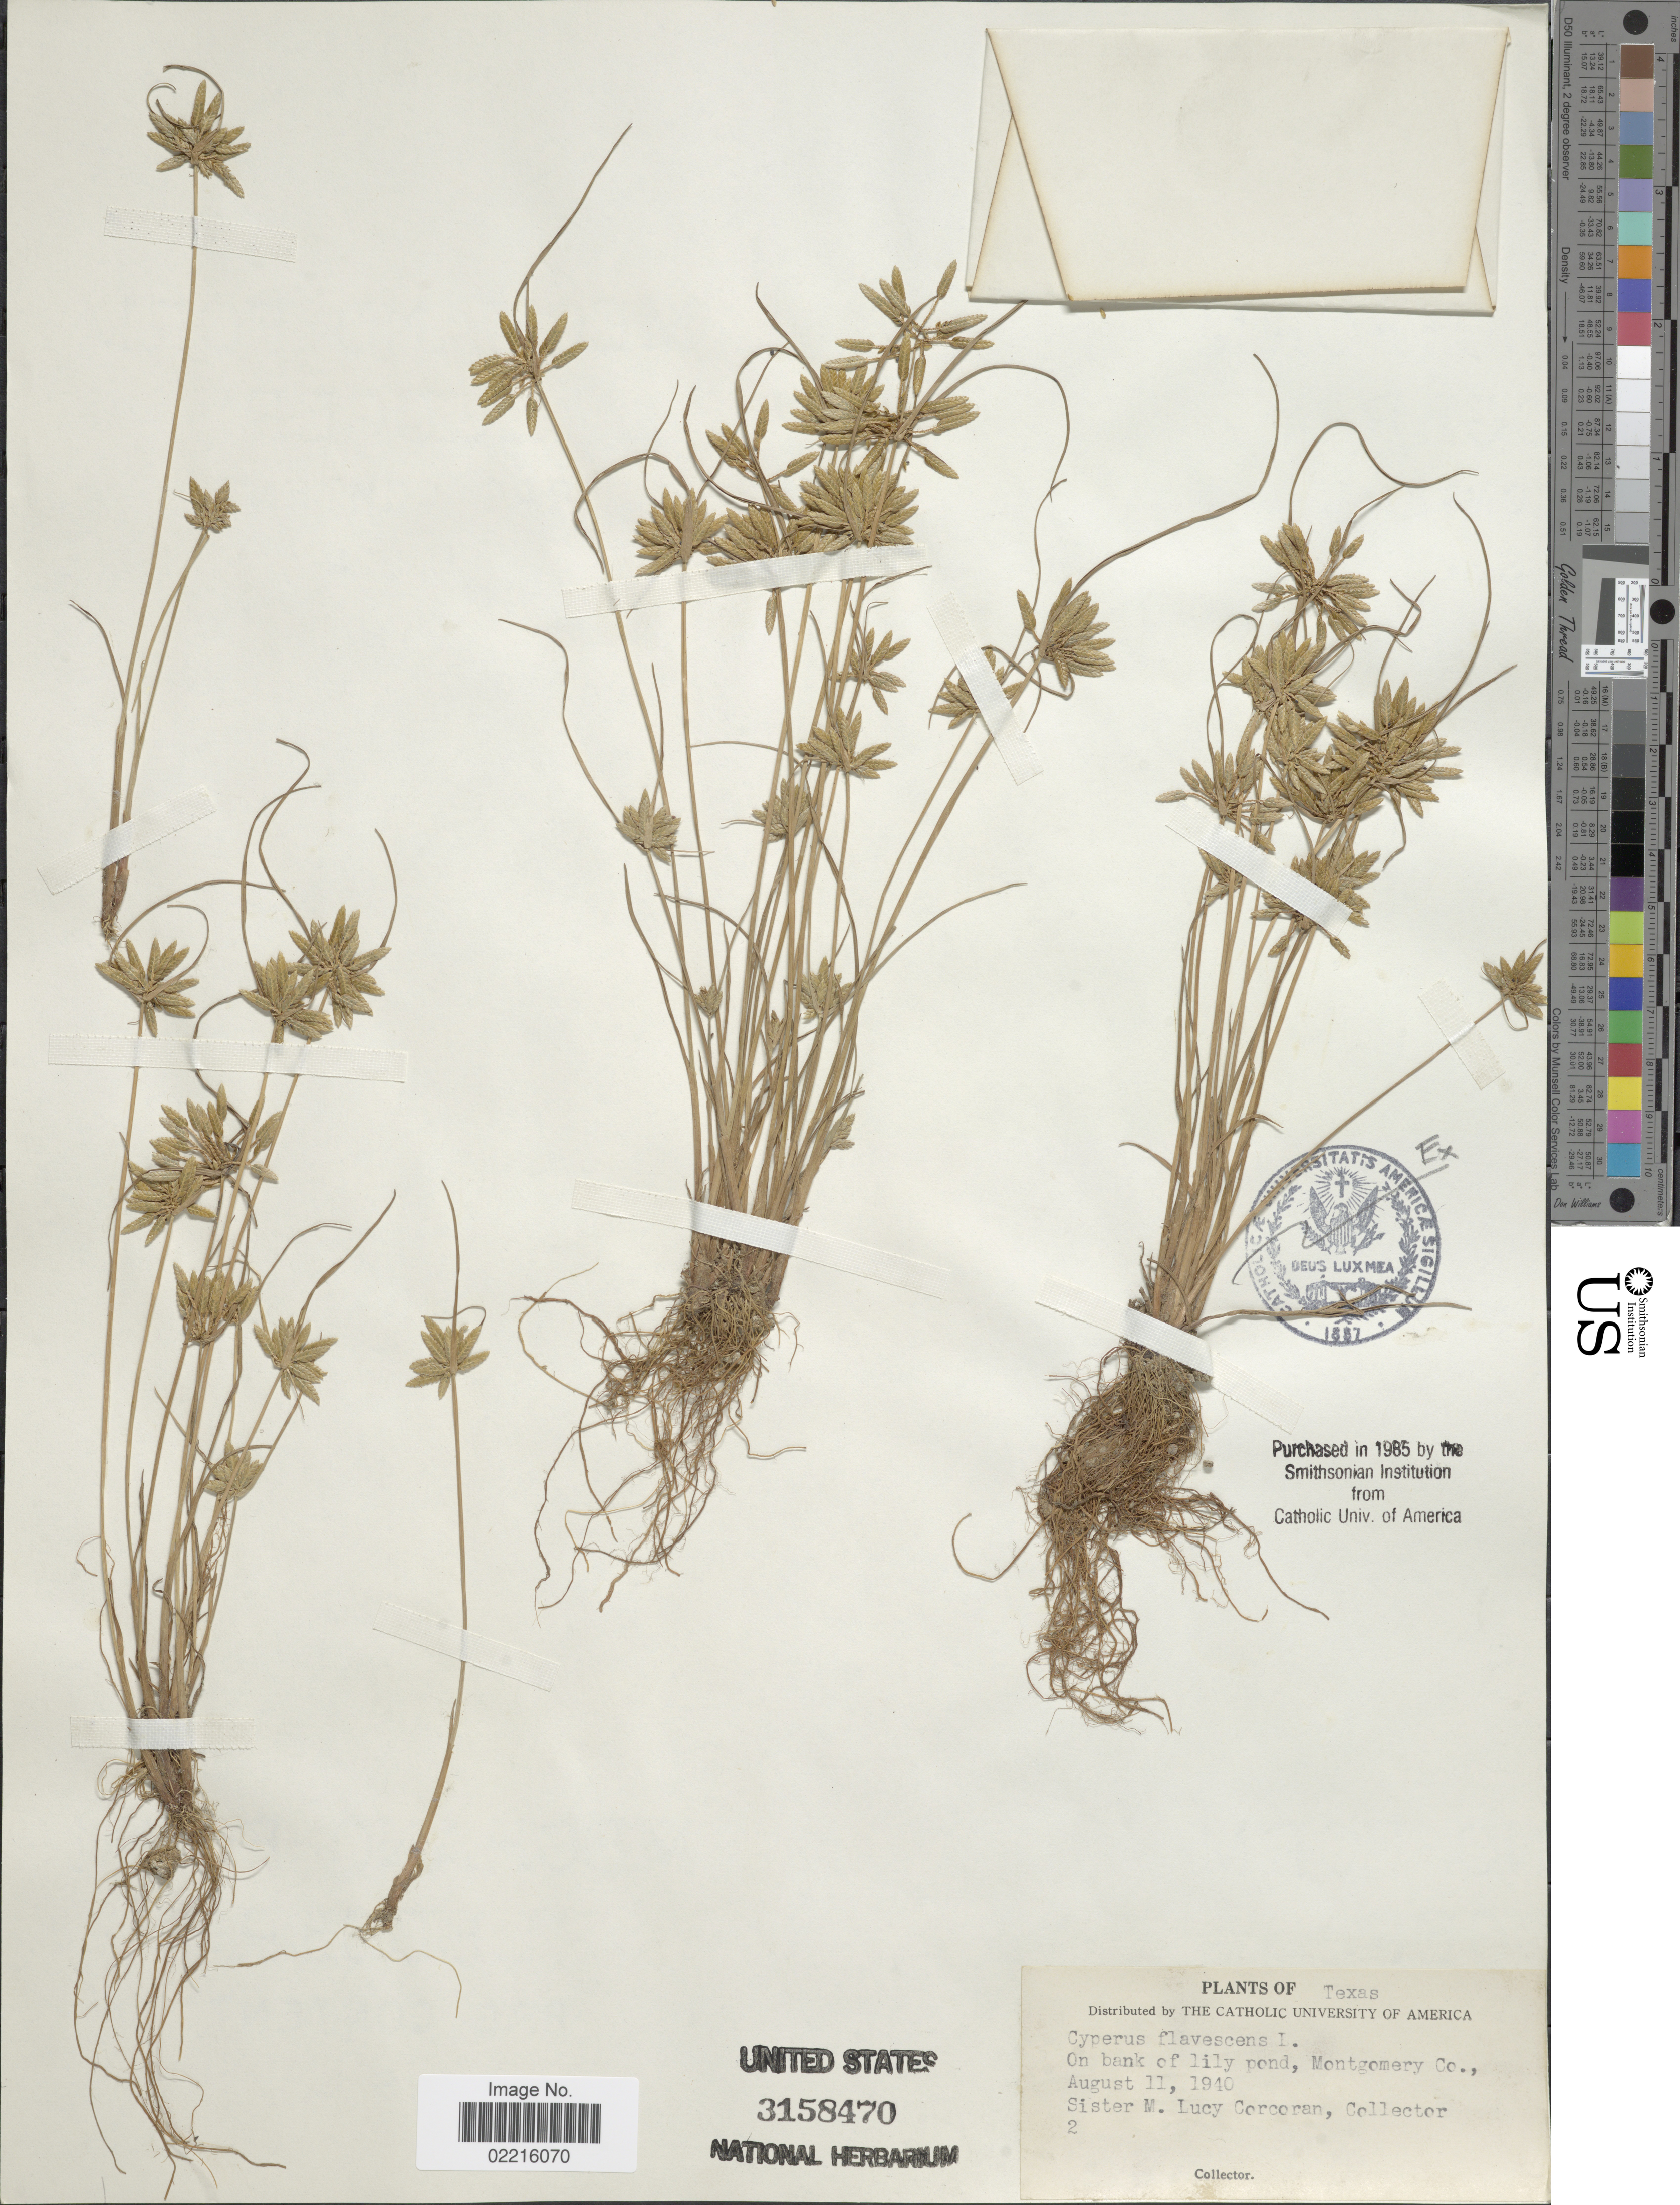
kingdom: Plantae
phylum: Tracheophyta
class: Liliopsida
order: Poales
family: Cyperaceae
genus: Cyperus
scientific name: Cyperus flavescens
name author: L.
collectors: M. Corcoran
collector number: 2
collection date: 1940-08-11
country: United States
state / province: Texas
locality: On bank of lily pond, Montgomery Co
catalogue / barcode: US 3158470